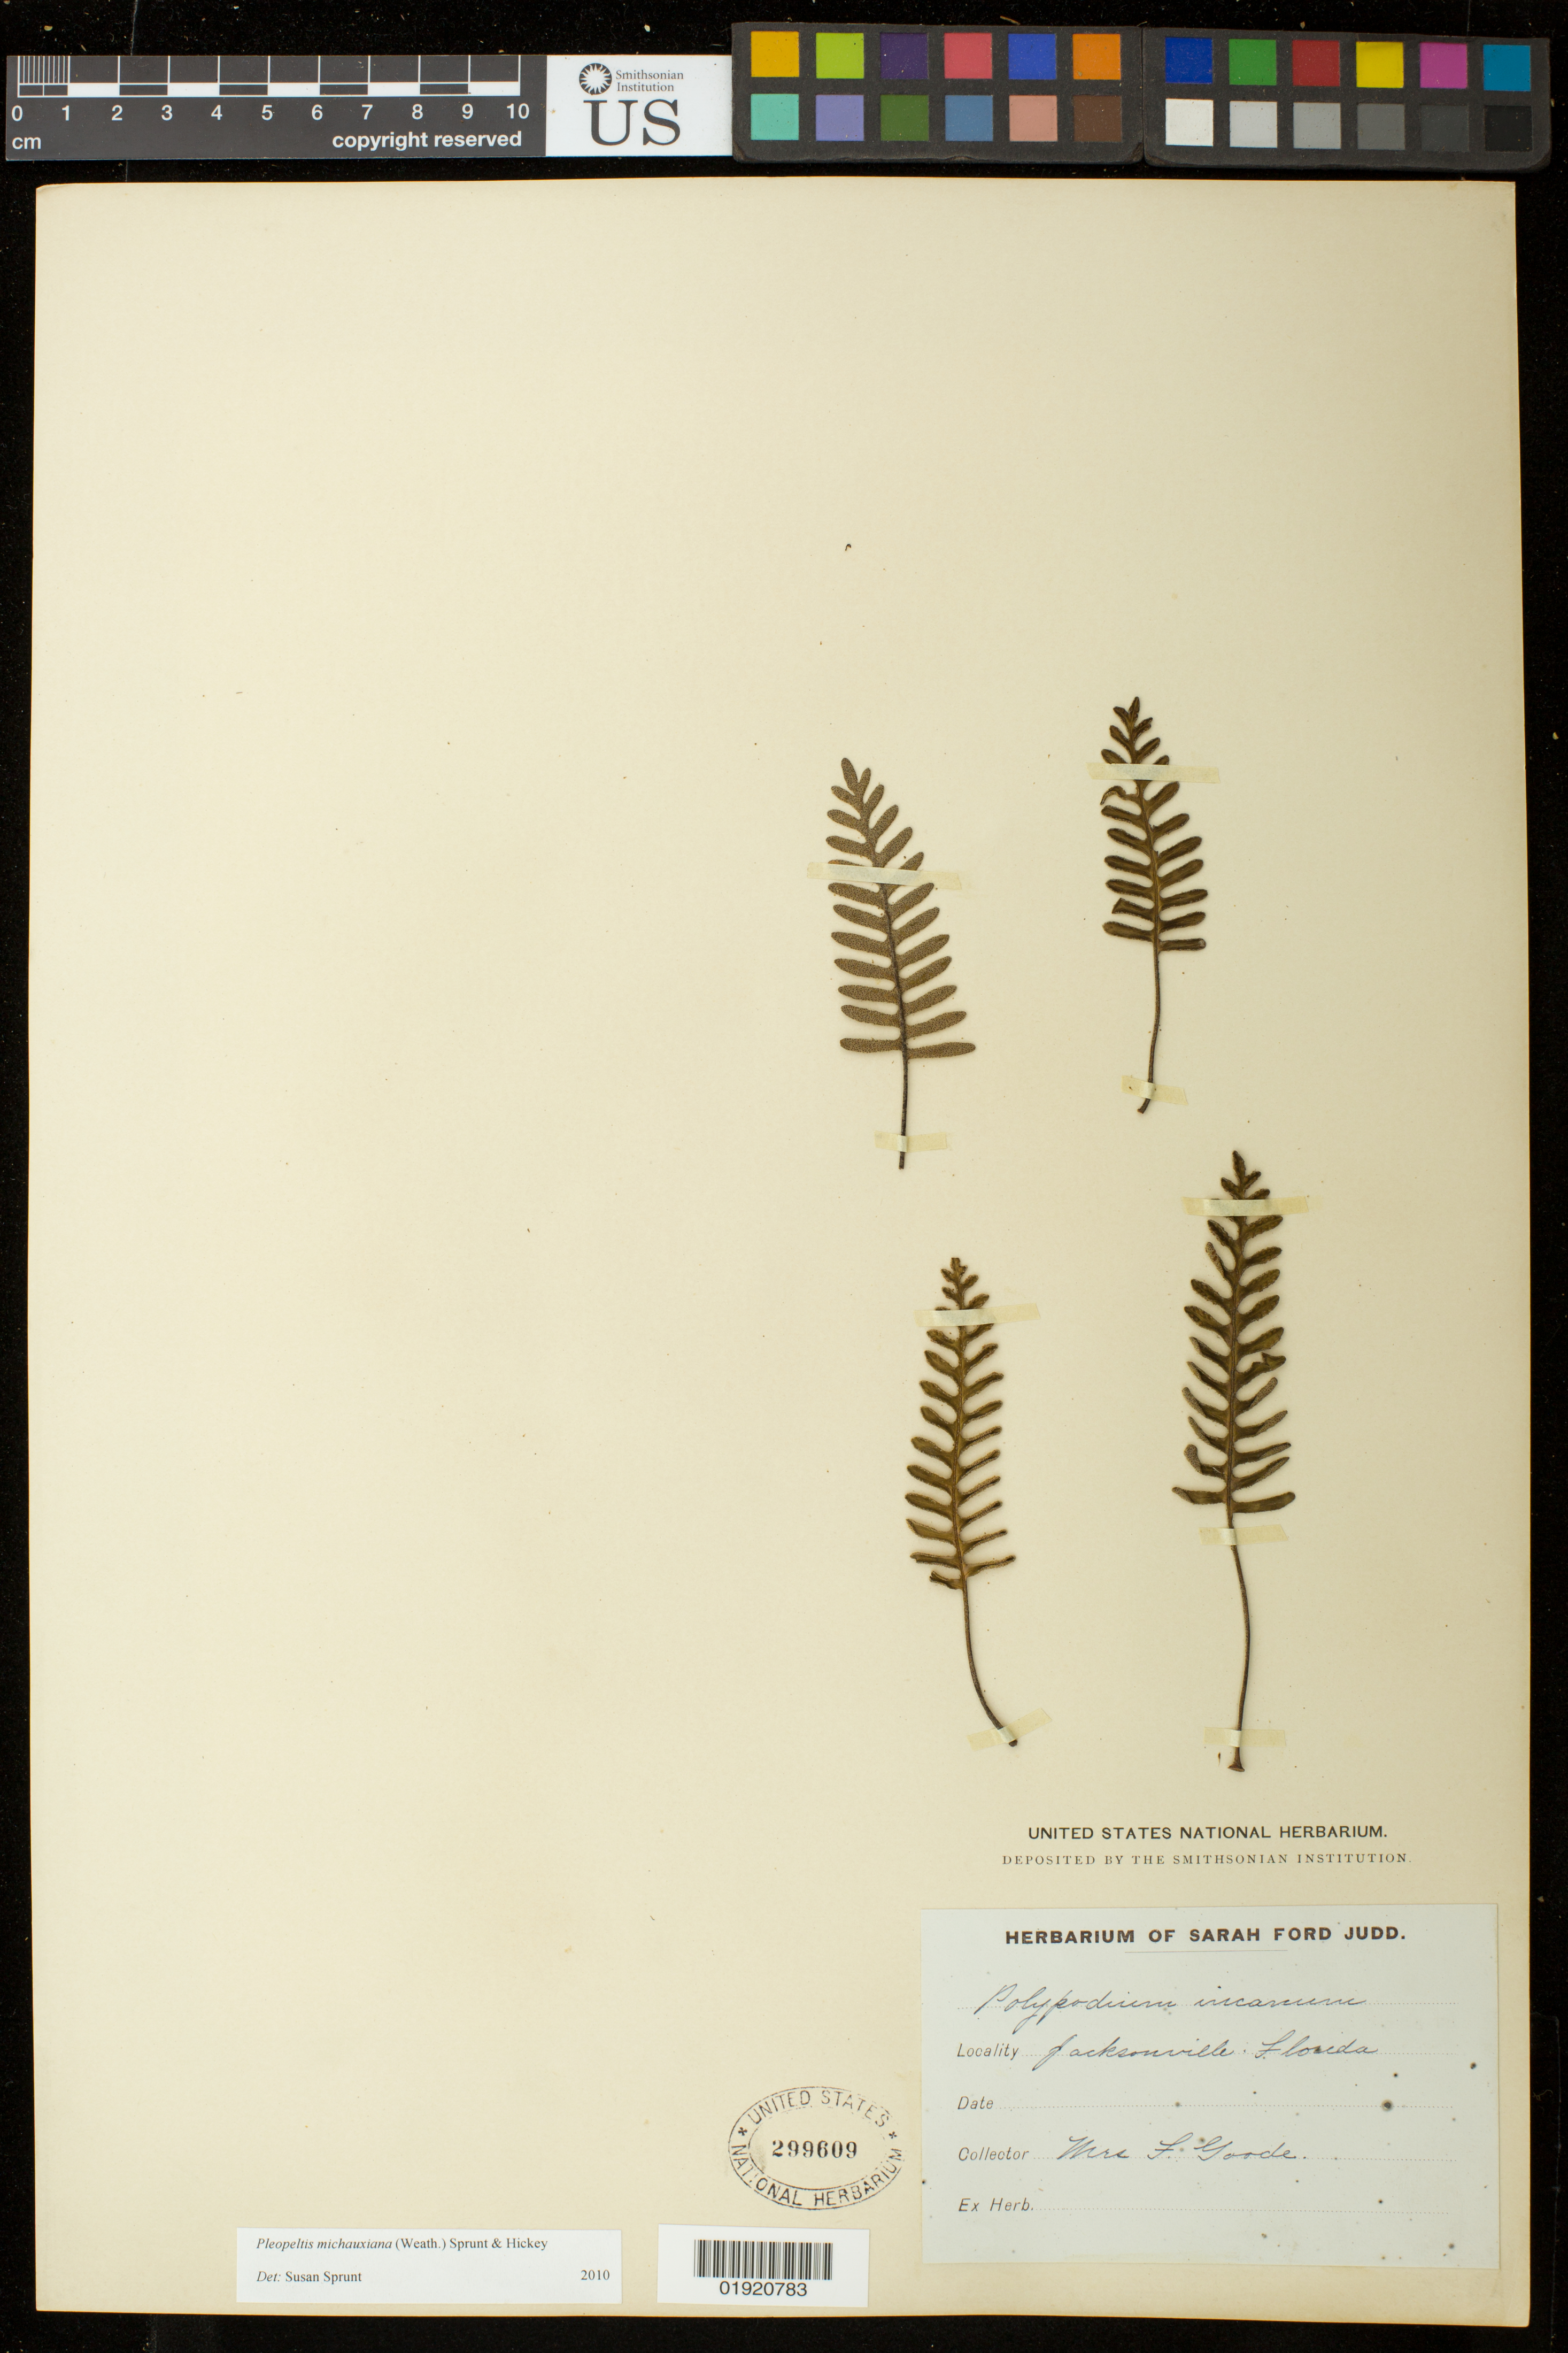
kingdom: Plantae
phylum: Tracheophyta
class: Polypodiopsida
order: Polypodiales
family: Polypodiaceae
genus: Pleopeltis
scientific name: Pleopeltis michauxiana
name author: (Weath.) Hickey & Sprunt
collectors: M. Goode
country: United States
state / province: Florida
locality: Jacksonville, Florida.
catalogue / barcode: US 299609